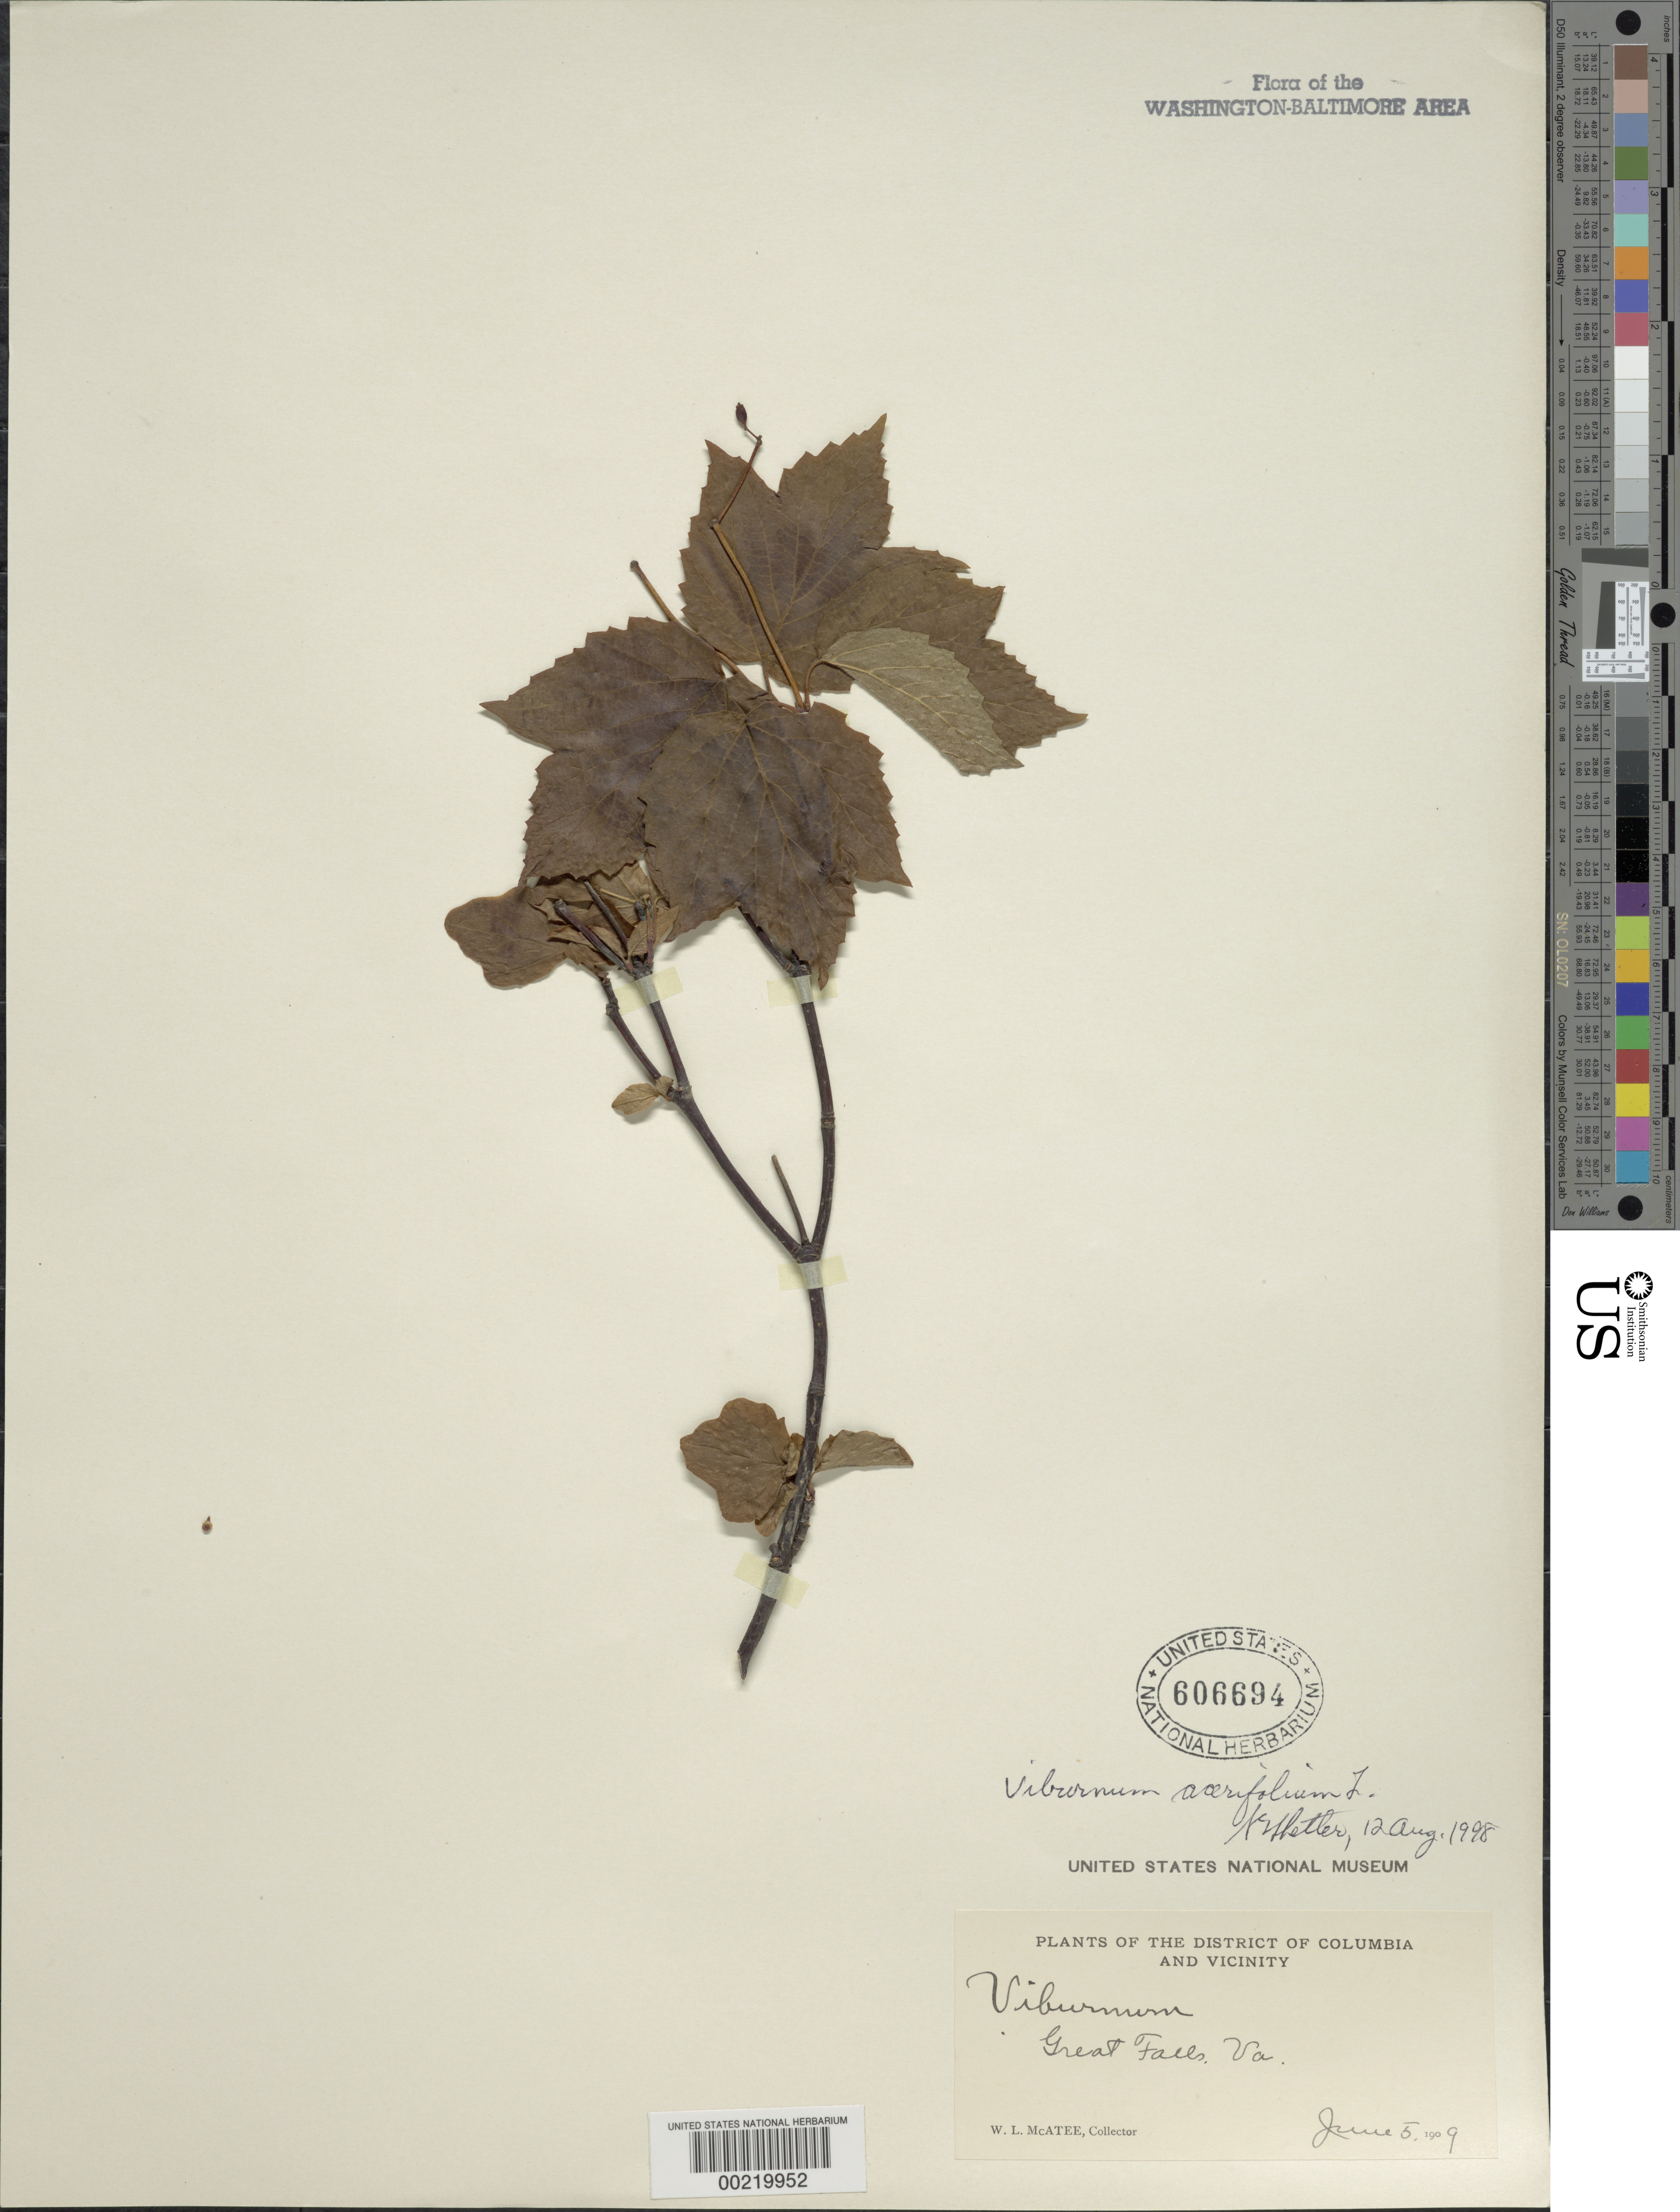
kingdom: Plantae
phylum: Tracheophyta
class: Magnoliopsida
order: Dipsacales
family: Viburnaceae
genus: Viburnum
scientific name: Viburnum acerifolium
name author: L.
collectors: W. McAtee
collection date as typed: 05 Jun 1909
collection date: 1909-06-05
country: United States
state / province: Virginia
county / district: Fairfax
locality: Great Falls C. & O. Canal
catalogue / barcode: US 606694